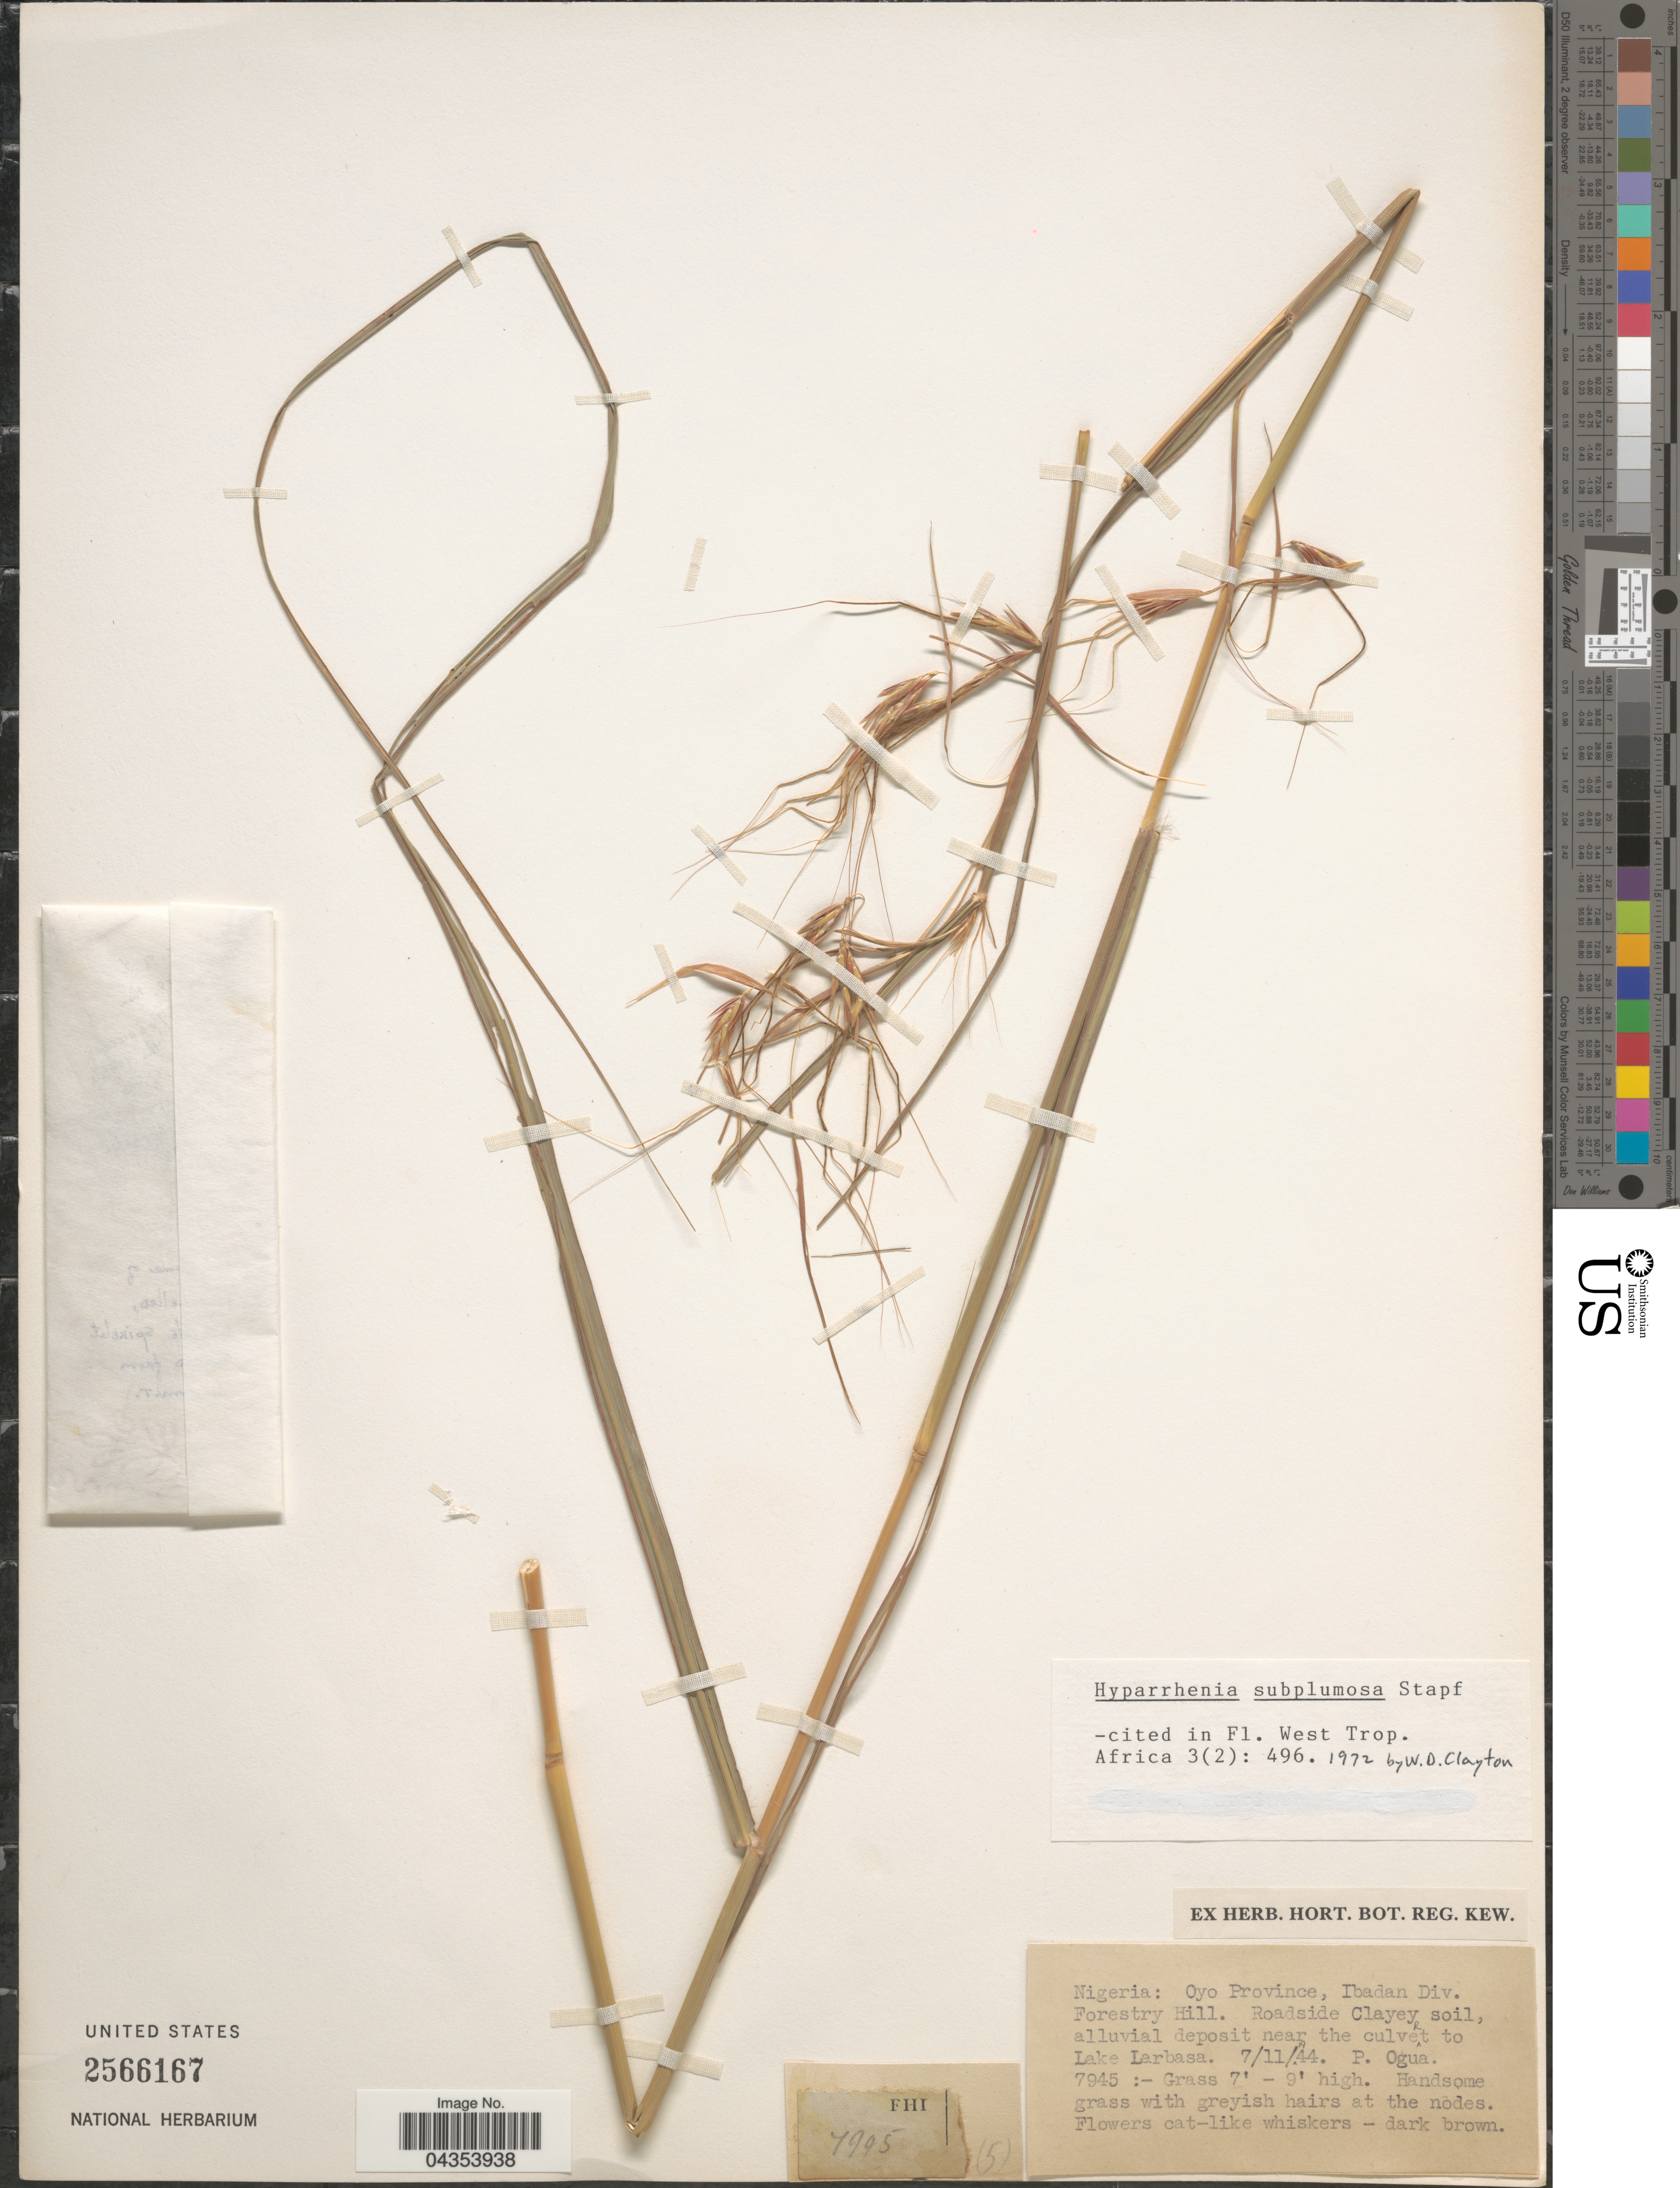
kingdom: Plantae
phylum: Tracheophyta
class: Liliopsida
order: Poales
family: Poaceae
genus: Hyparrhenia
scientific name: Hyparrhenia subplumosa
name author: Stapf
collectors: P. Ogua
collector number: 7945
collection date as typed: Transcribed d/m/y: 7/11/44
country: Nigeria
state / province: Oyo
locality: Ibadan Div. Forestry Hill. Roadside Clayey soil, alluvial deposit near the culvert to Lake Larbasa.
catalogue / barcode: US 2566167